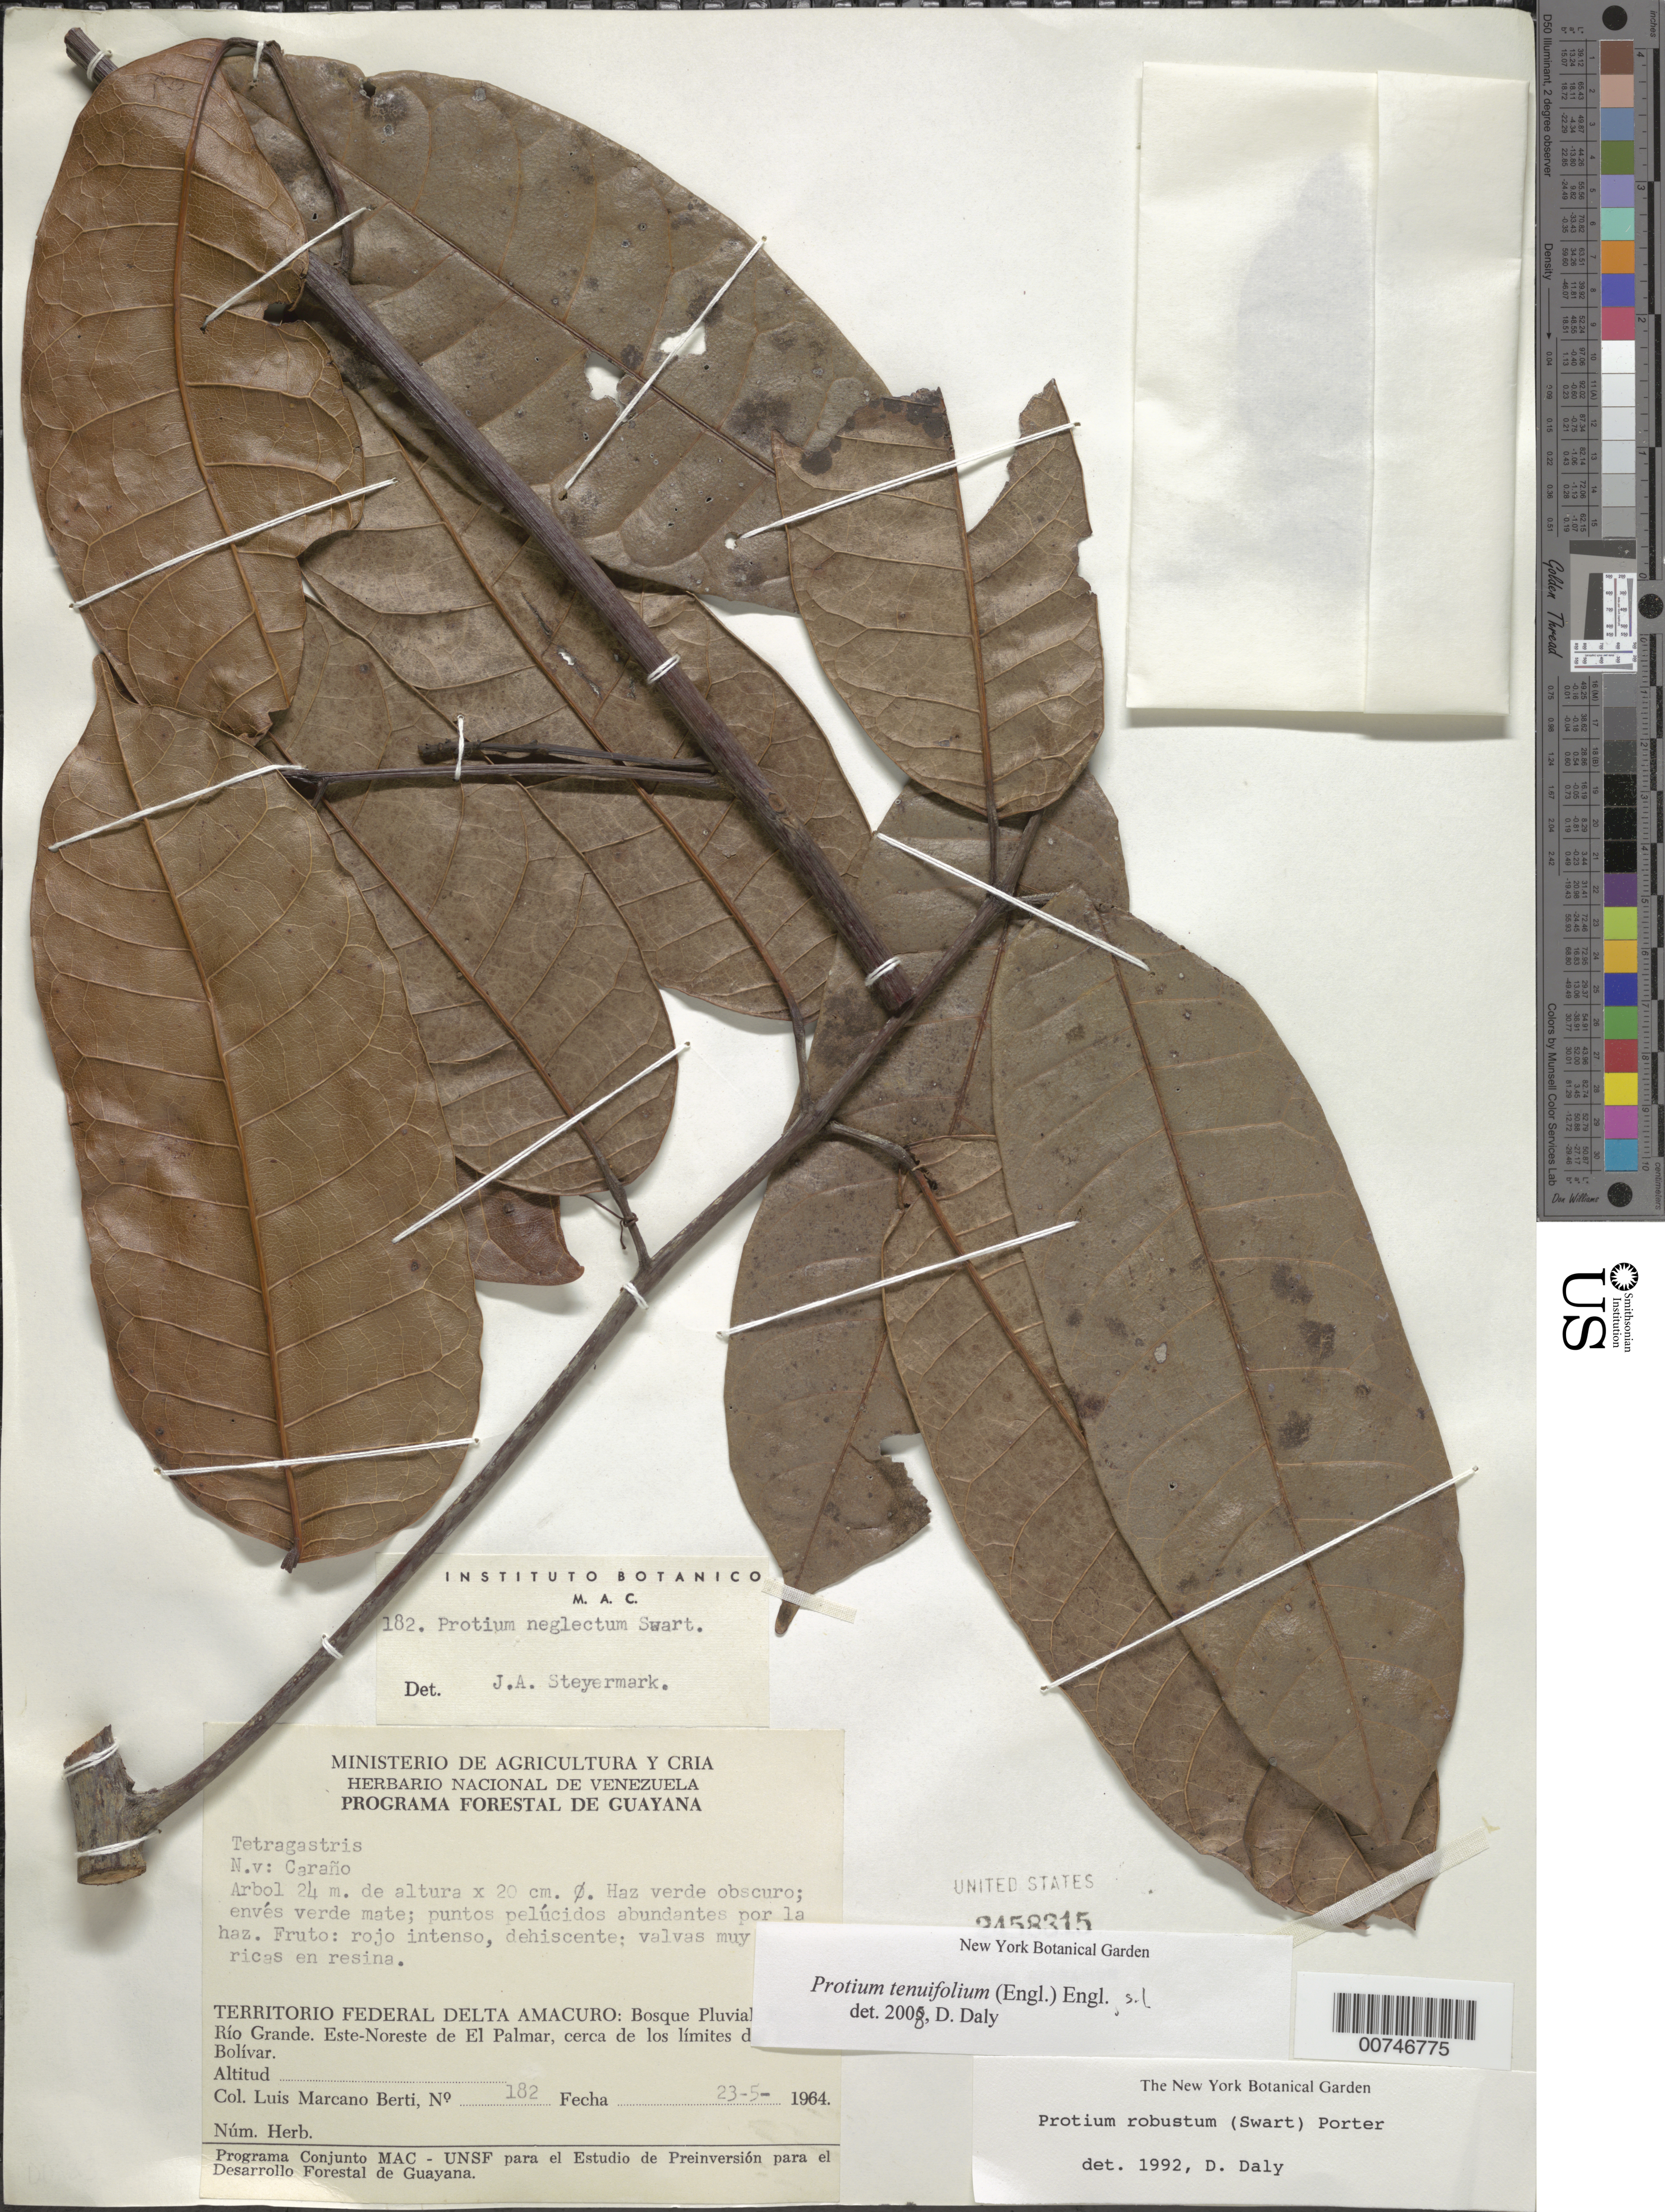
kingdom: Plantae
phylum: Tracheophyta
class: Magnoliopsida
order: Sapindales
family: Burseraceae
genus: Protium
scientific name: Protium robustum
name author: (Swart) D.M. Porter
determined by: Daly, D. C.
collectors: L. Marcano-Berti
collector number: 182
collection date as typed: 23-May-64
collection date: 1964-05-23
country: Venezuela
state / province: Delta Amacuro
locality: Este de Río Grande, ENE de El Palmar, cerca de los limites del Estado Bolívar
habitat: Bosque pluvial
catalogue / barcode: US 2458315